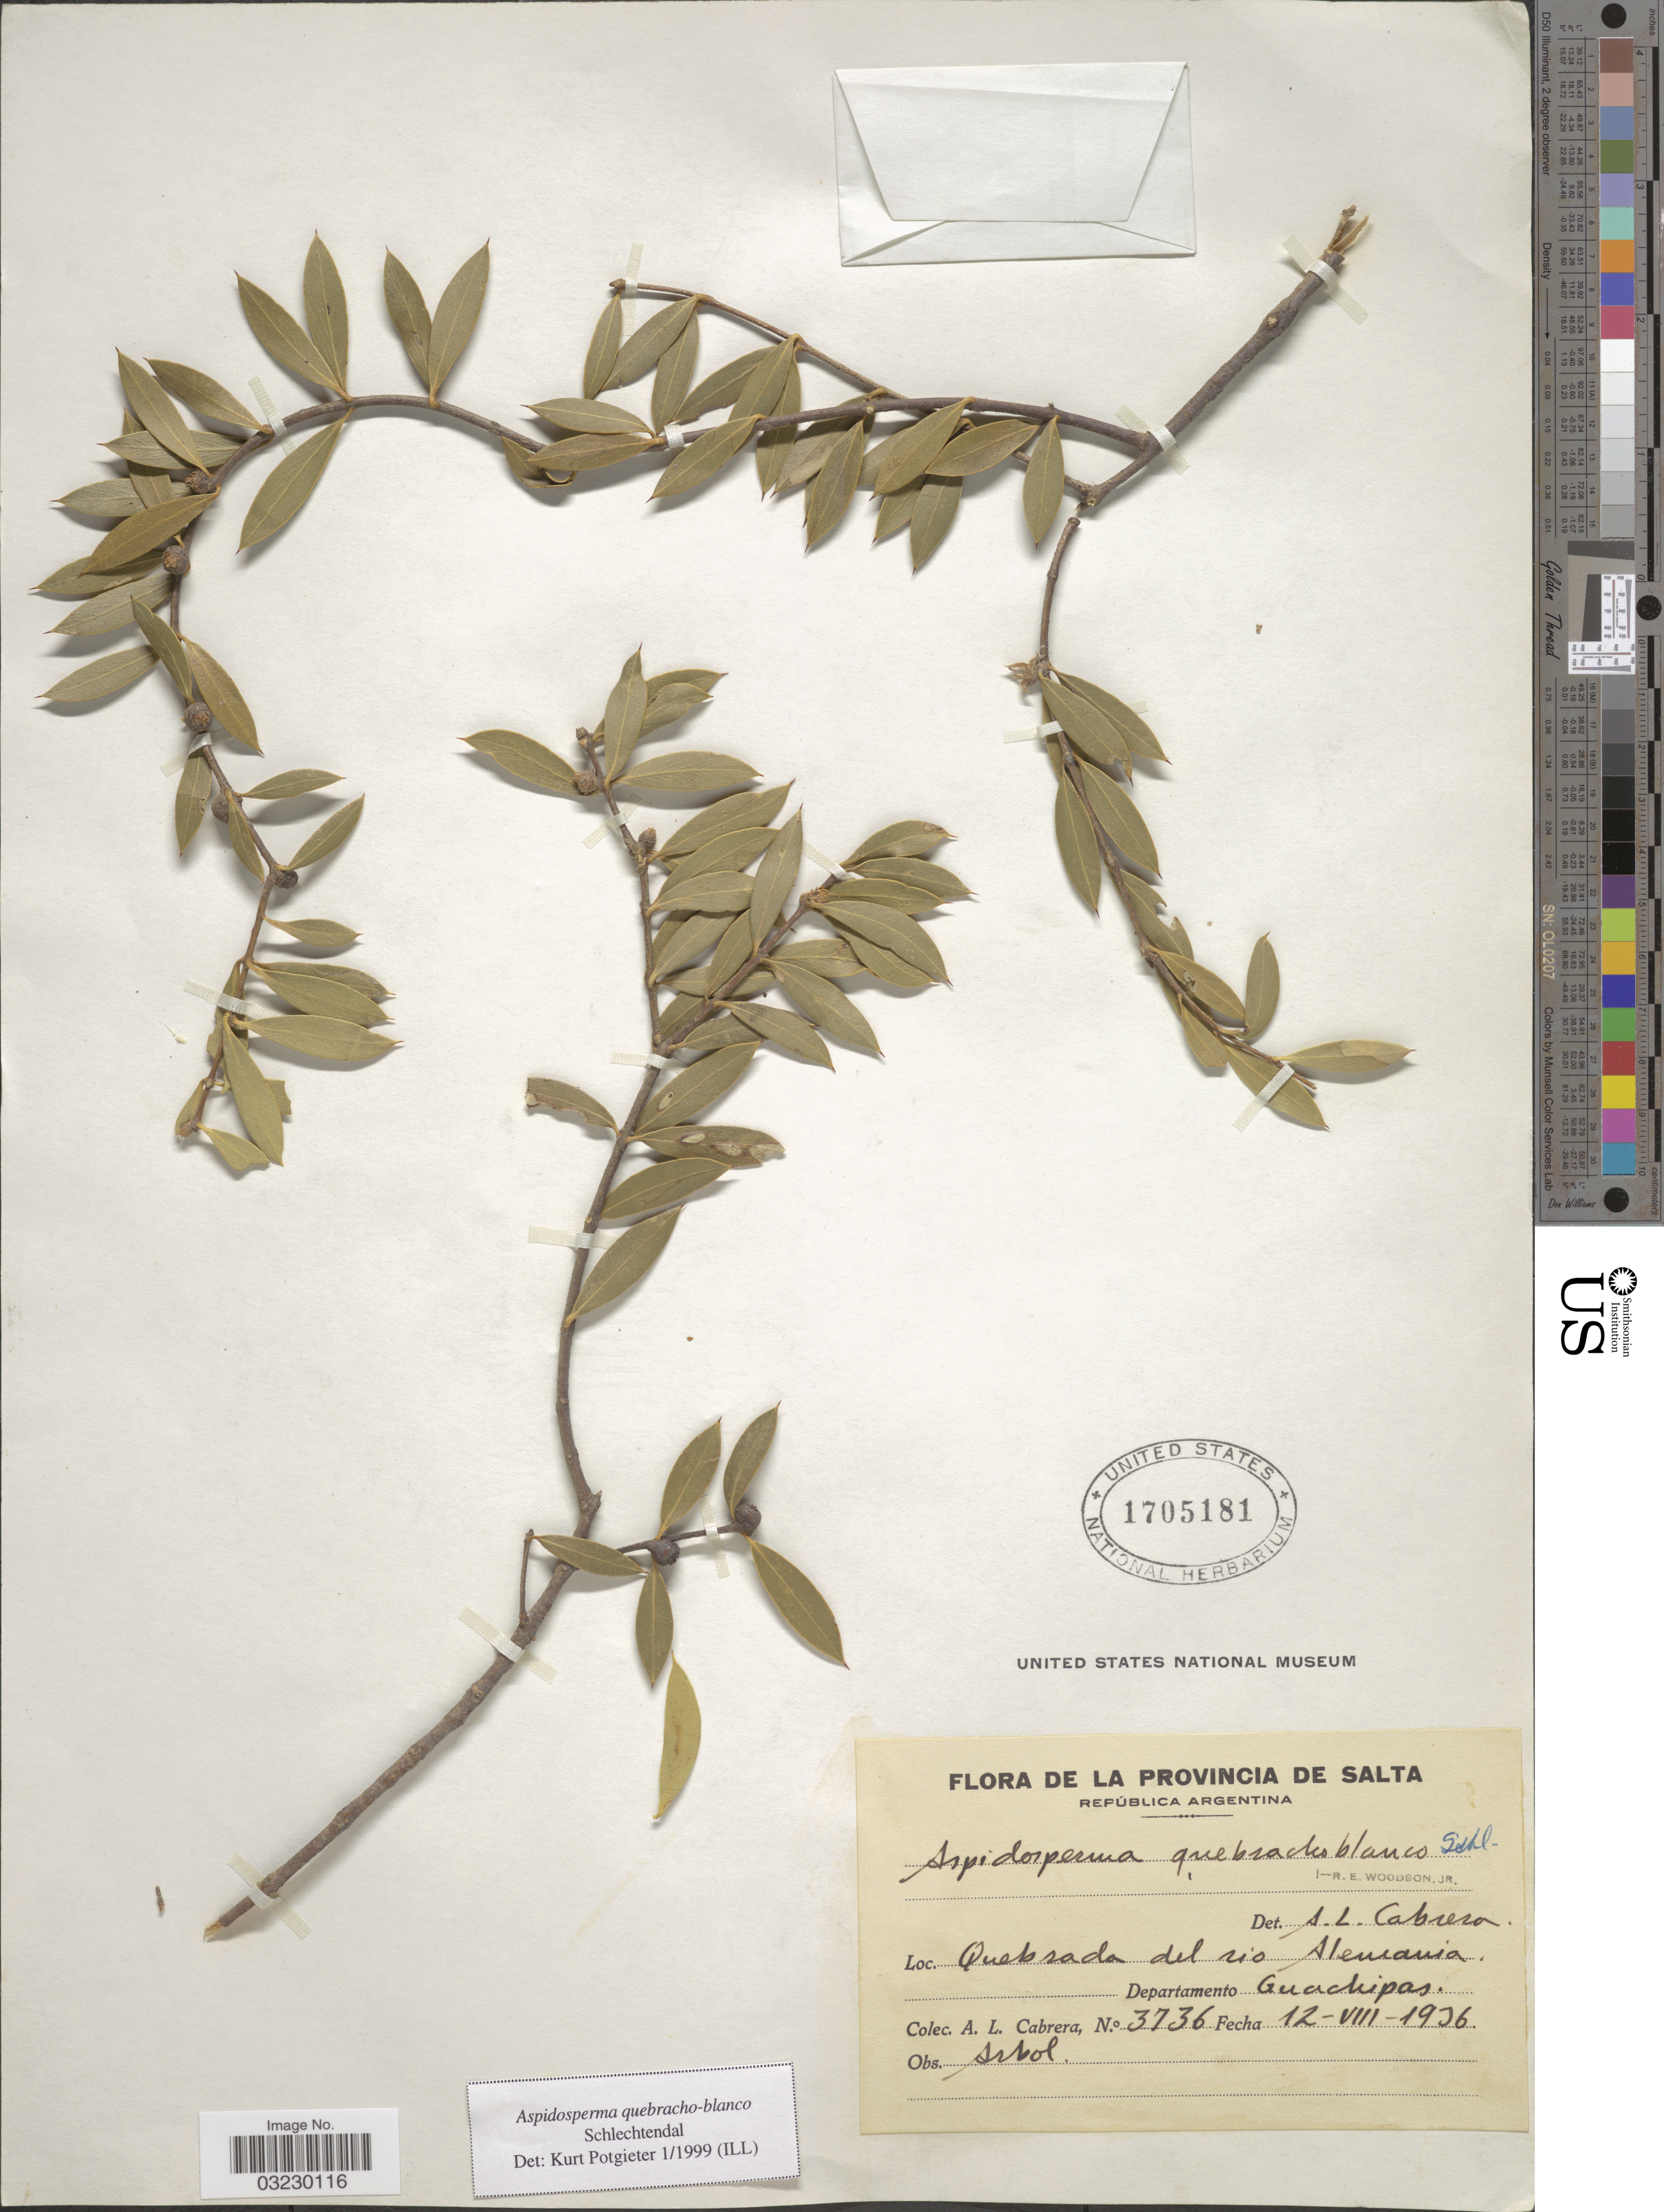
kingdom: Plantae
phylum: Tracheophyta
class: Magnoliopsida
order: Gentianales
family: Apocynaceae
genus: Aspidosperma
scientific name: Aspidosperma quebracho-blanco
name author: Schltdl.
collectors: A. L. Cabrera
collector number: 3736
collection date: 1936-08-12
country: Argentina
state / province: Salta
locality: Quebrada del rio Alemania. Departamento Guachipas.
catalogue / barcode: US 1705181